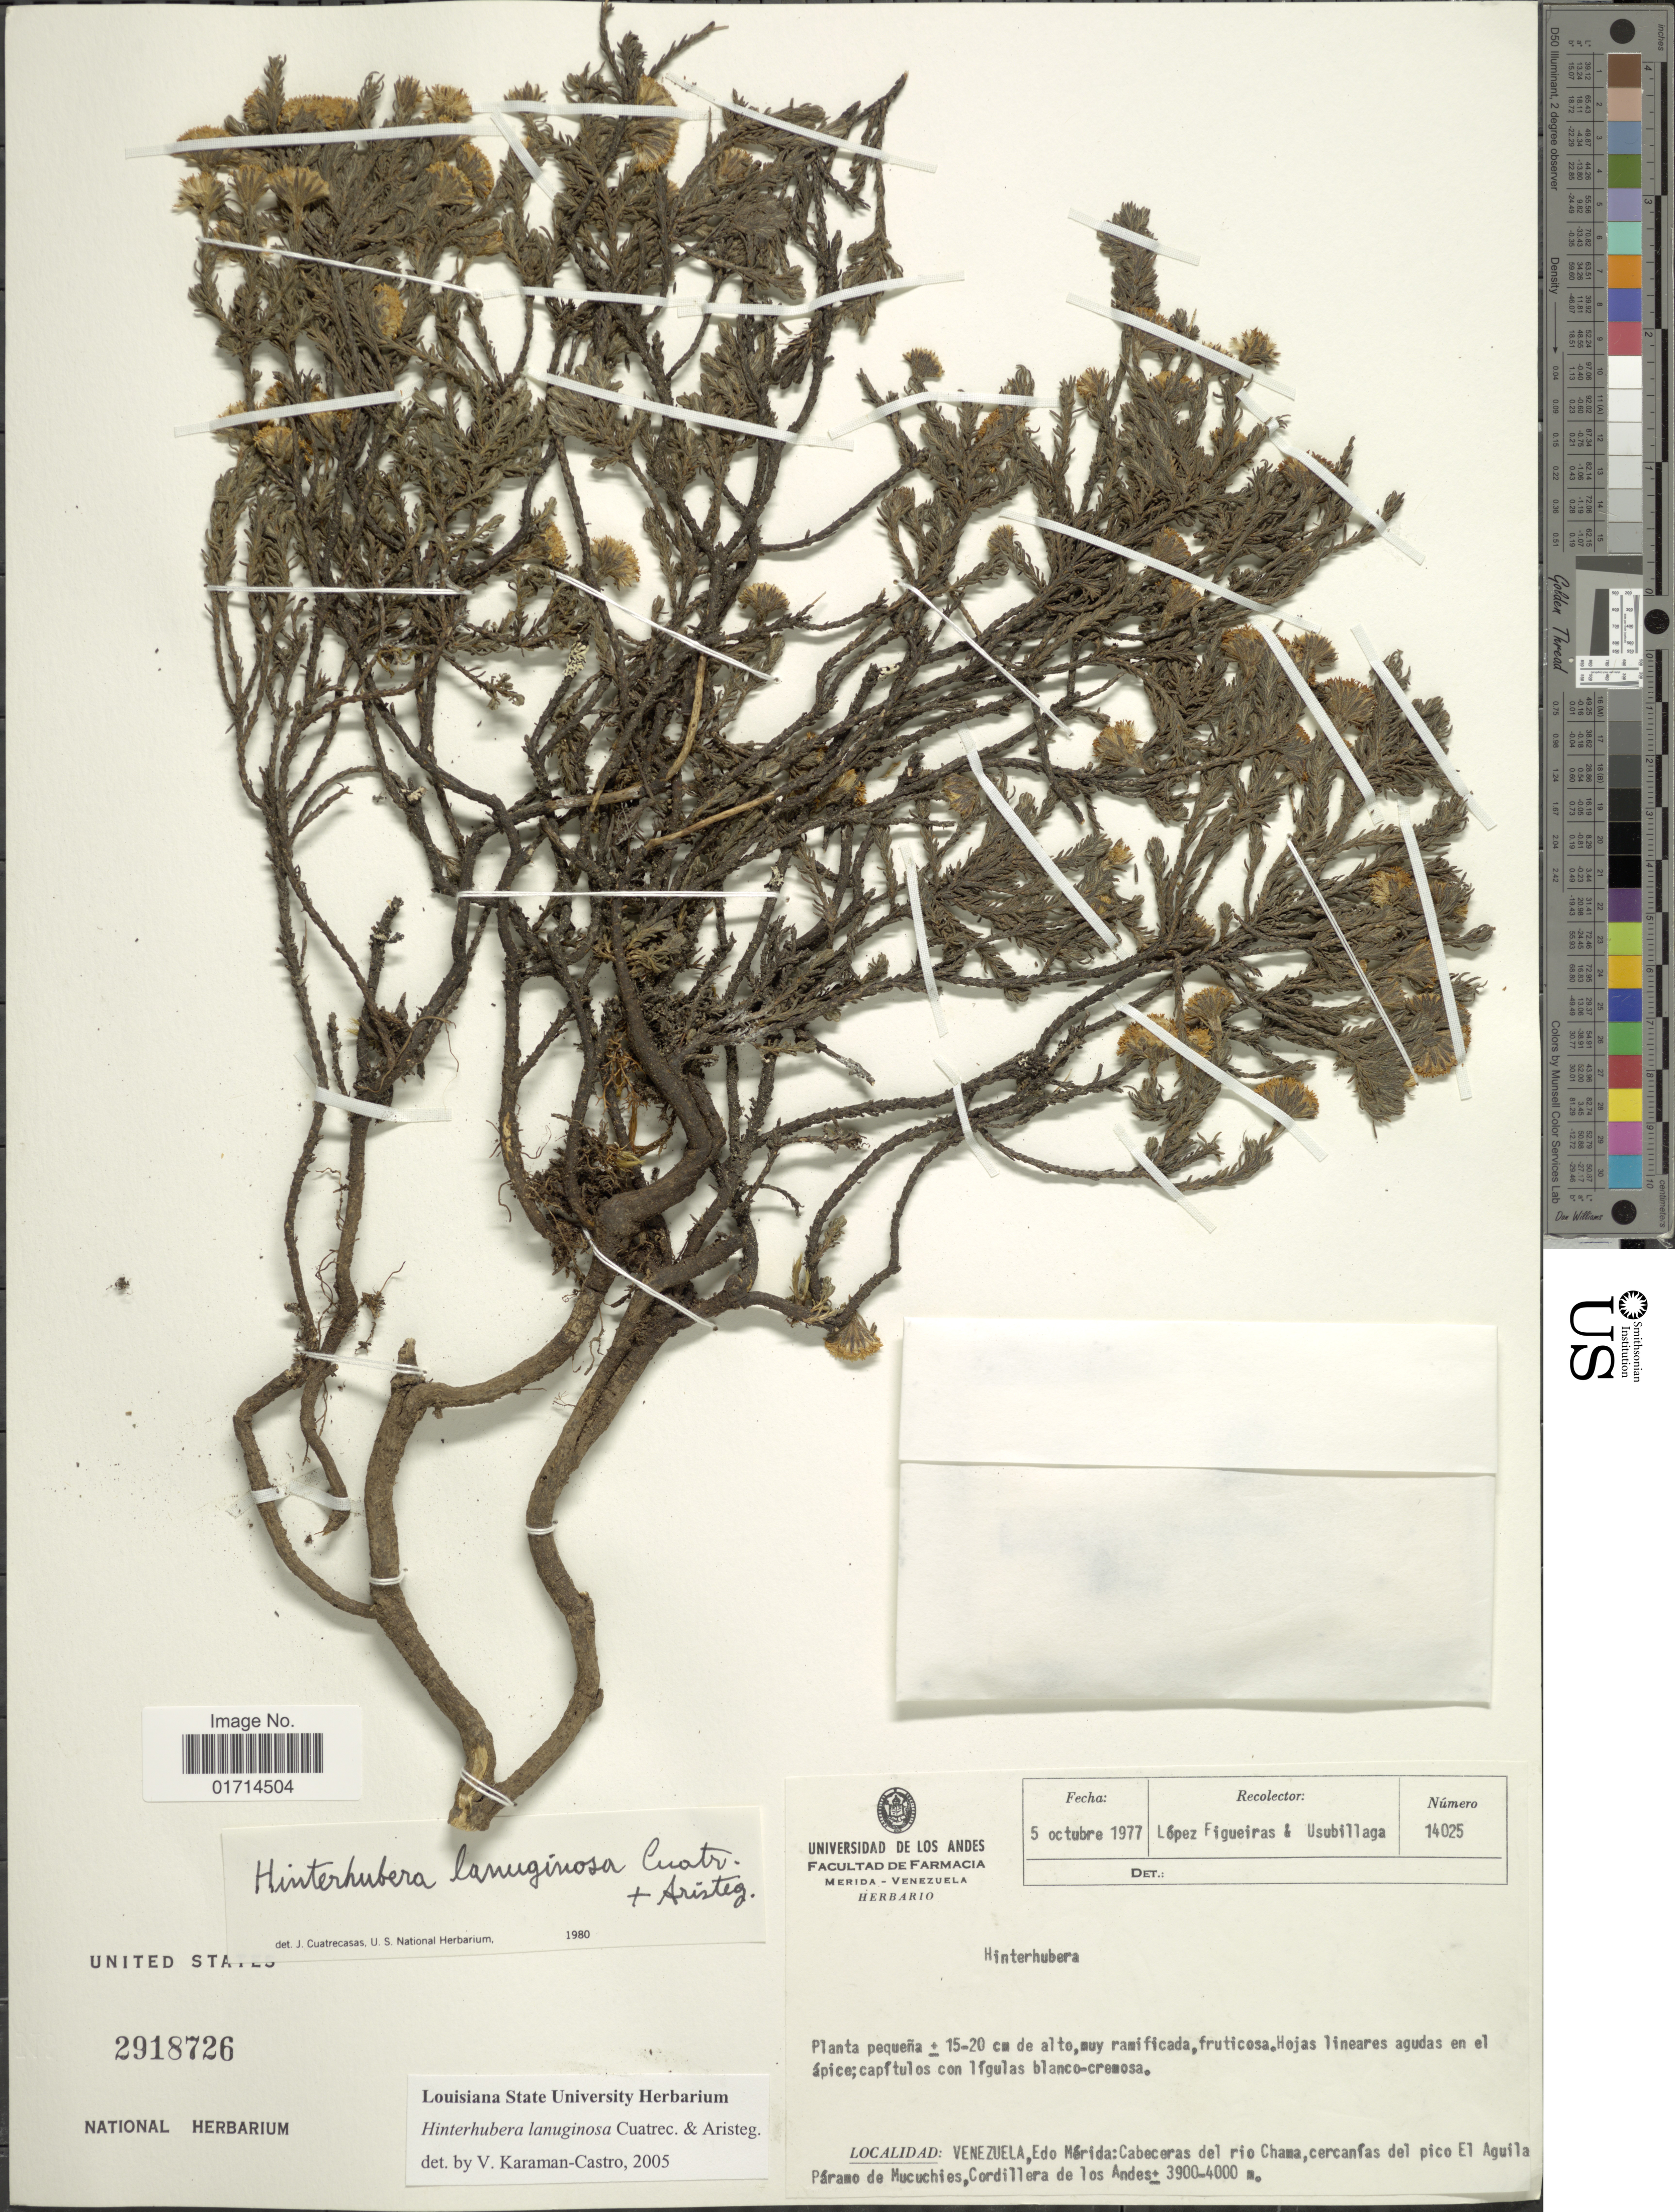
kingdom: Plantae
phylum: Tracheophyta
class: Magnoliopsida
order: Asterales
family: Asteraceae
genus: Hinterhubera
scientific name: Hinterhubera lanuginosa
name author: Cuatrec. & Aristeg.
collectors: M. López Figueiras & -- Usubillaga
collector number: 14025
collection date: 1977-10-05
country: Venezuela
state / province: Mérida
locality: Cabeceras del rio Chana, cercanias del pico El Aguila, Paramo de Mucuchies, Cordillera de los Andes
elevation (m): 3900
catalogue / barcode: US 2918726